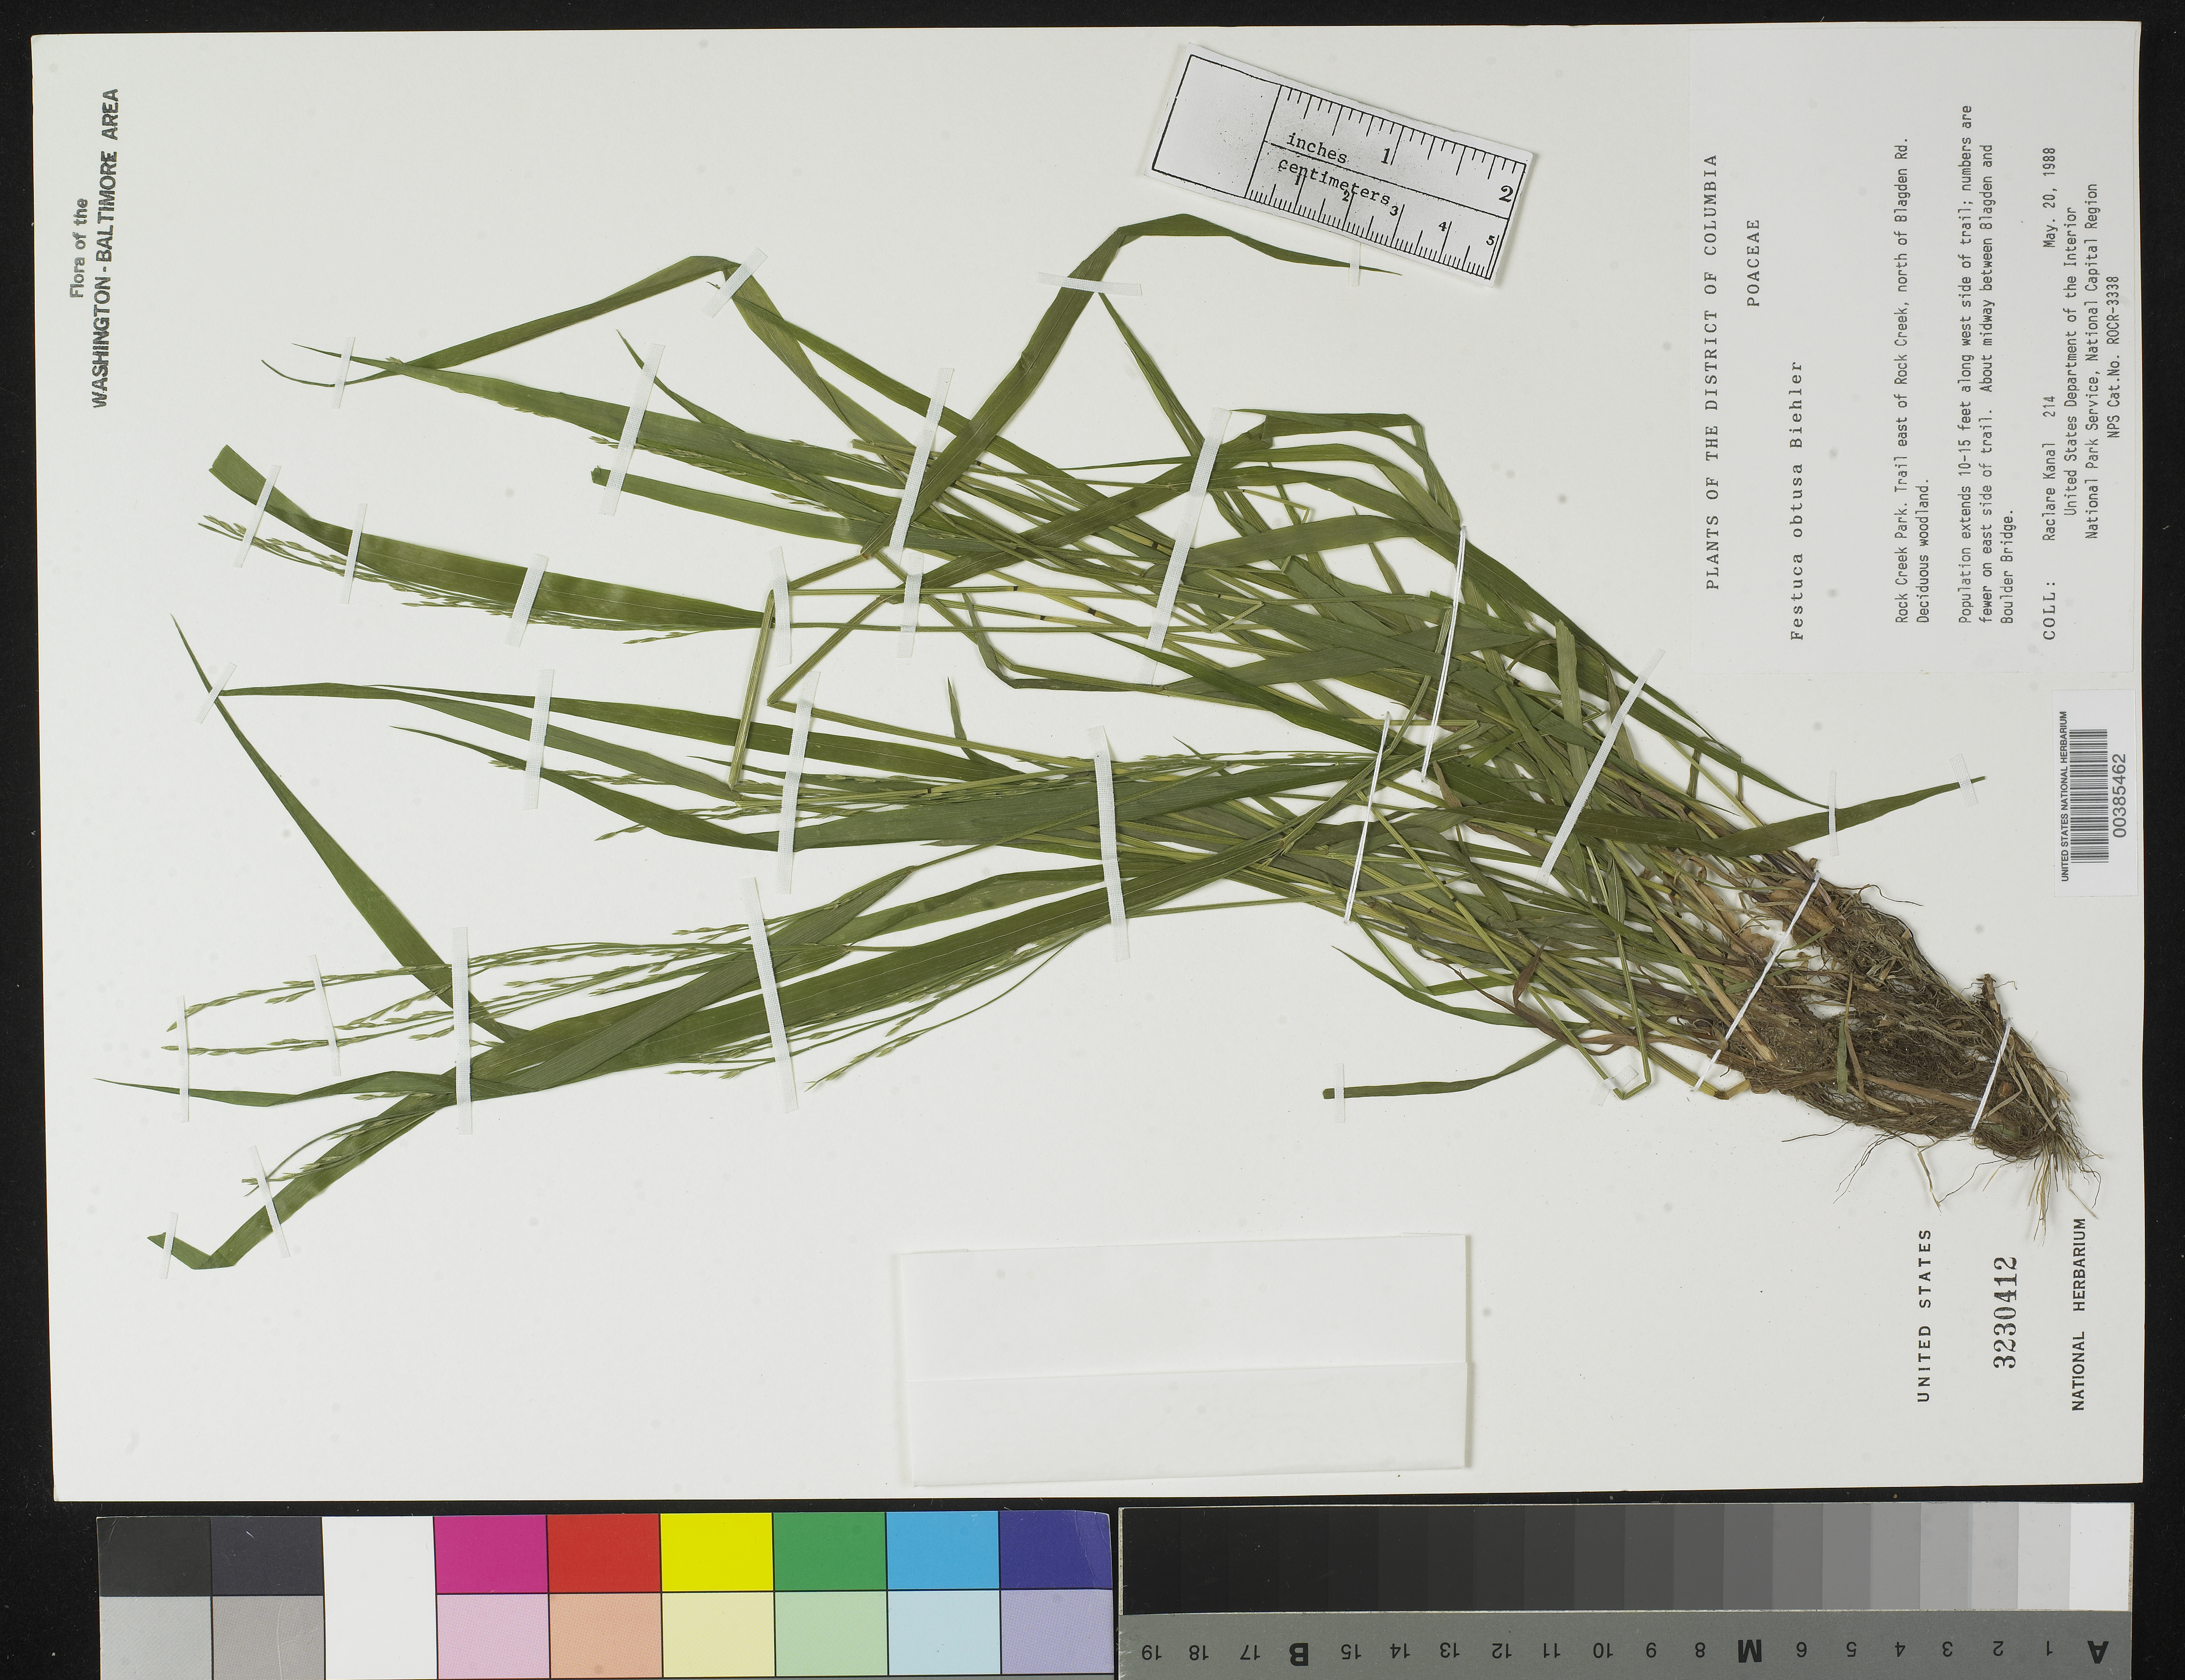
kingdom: Plantae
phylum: Tracheophyta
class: Liliopsida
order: Poales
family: Poaceae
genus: Festuca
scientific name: Festuca subverticillata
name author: (Pers.) E.B. Alexeev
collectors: R. Kanal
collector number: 214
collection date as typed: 20 May 1988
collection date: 1988-05-20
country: United States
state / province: District of Columbia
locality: Rock Creek Park, E of Rock Creek, N of Blagden road Rock Creek Park and Vicinity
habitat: Deciduous woodland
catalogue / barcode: US 3230412